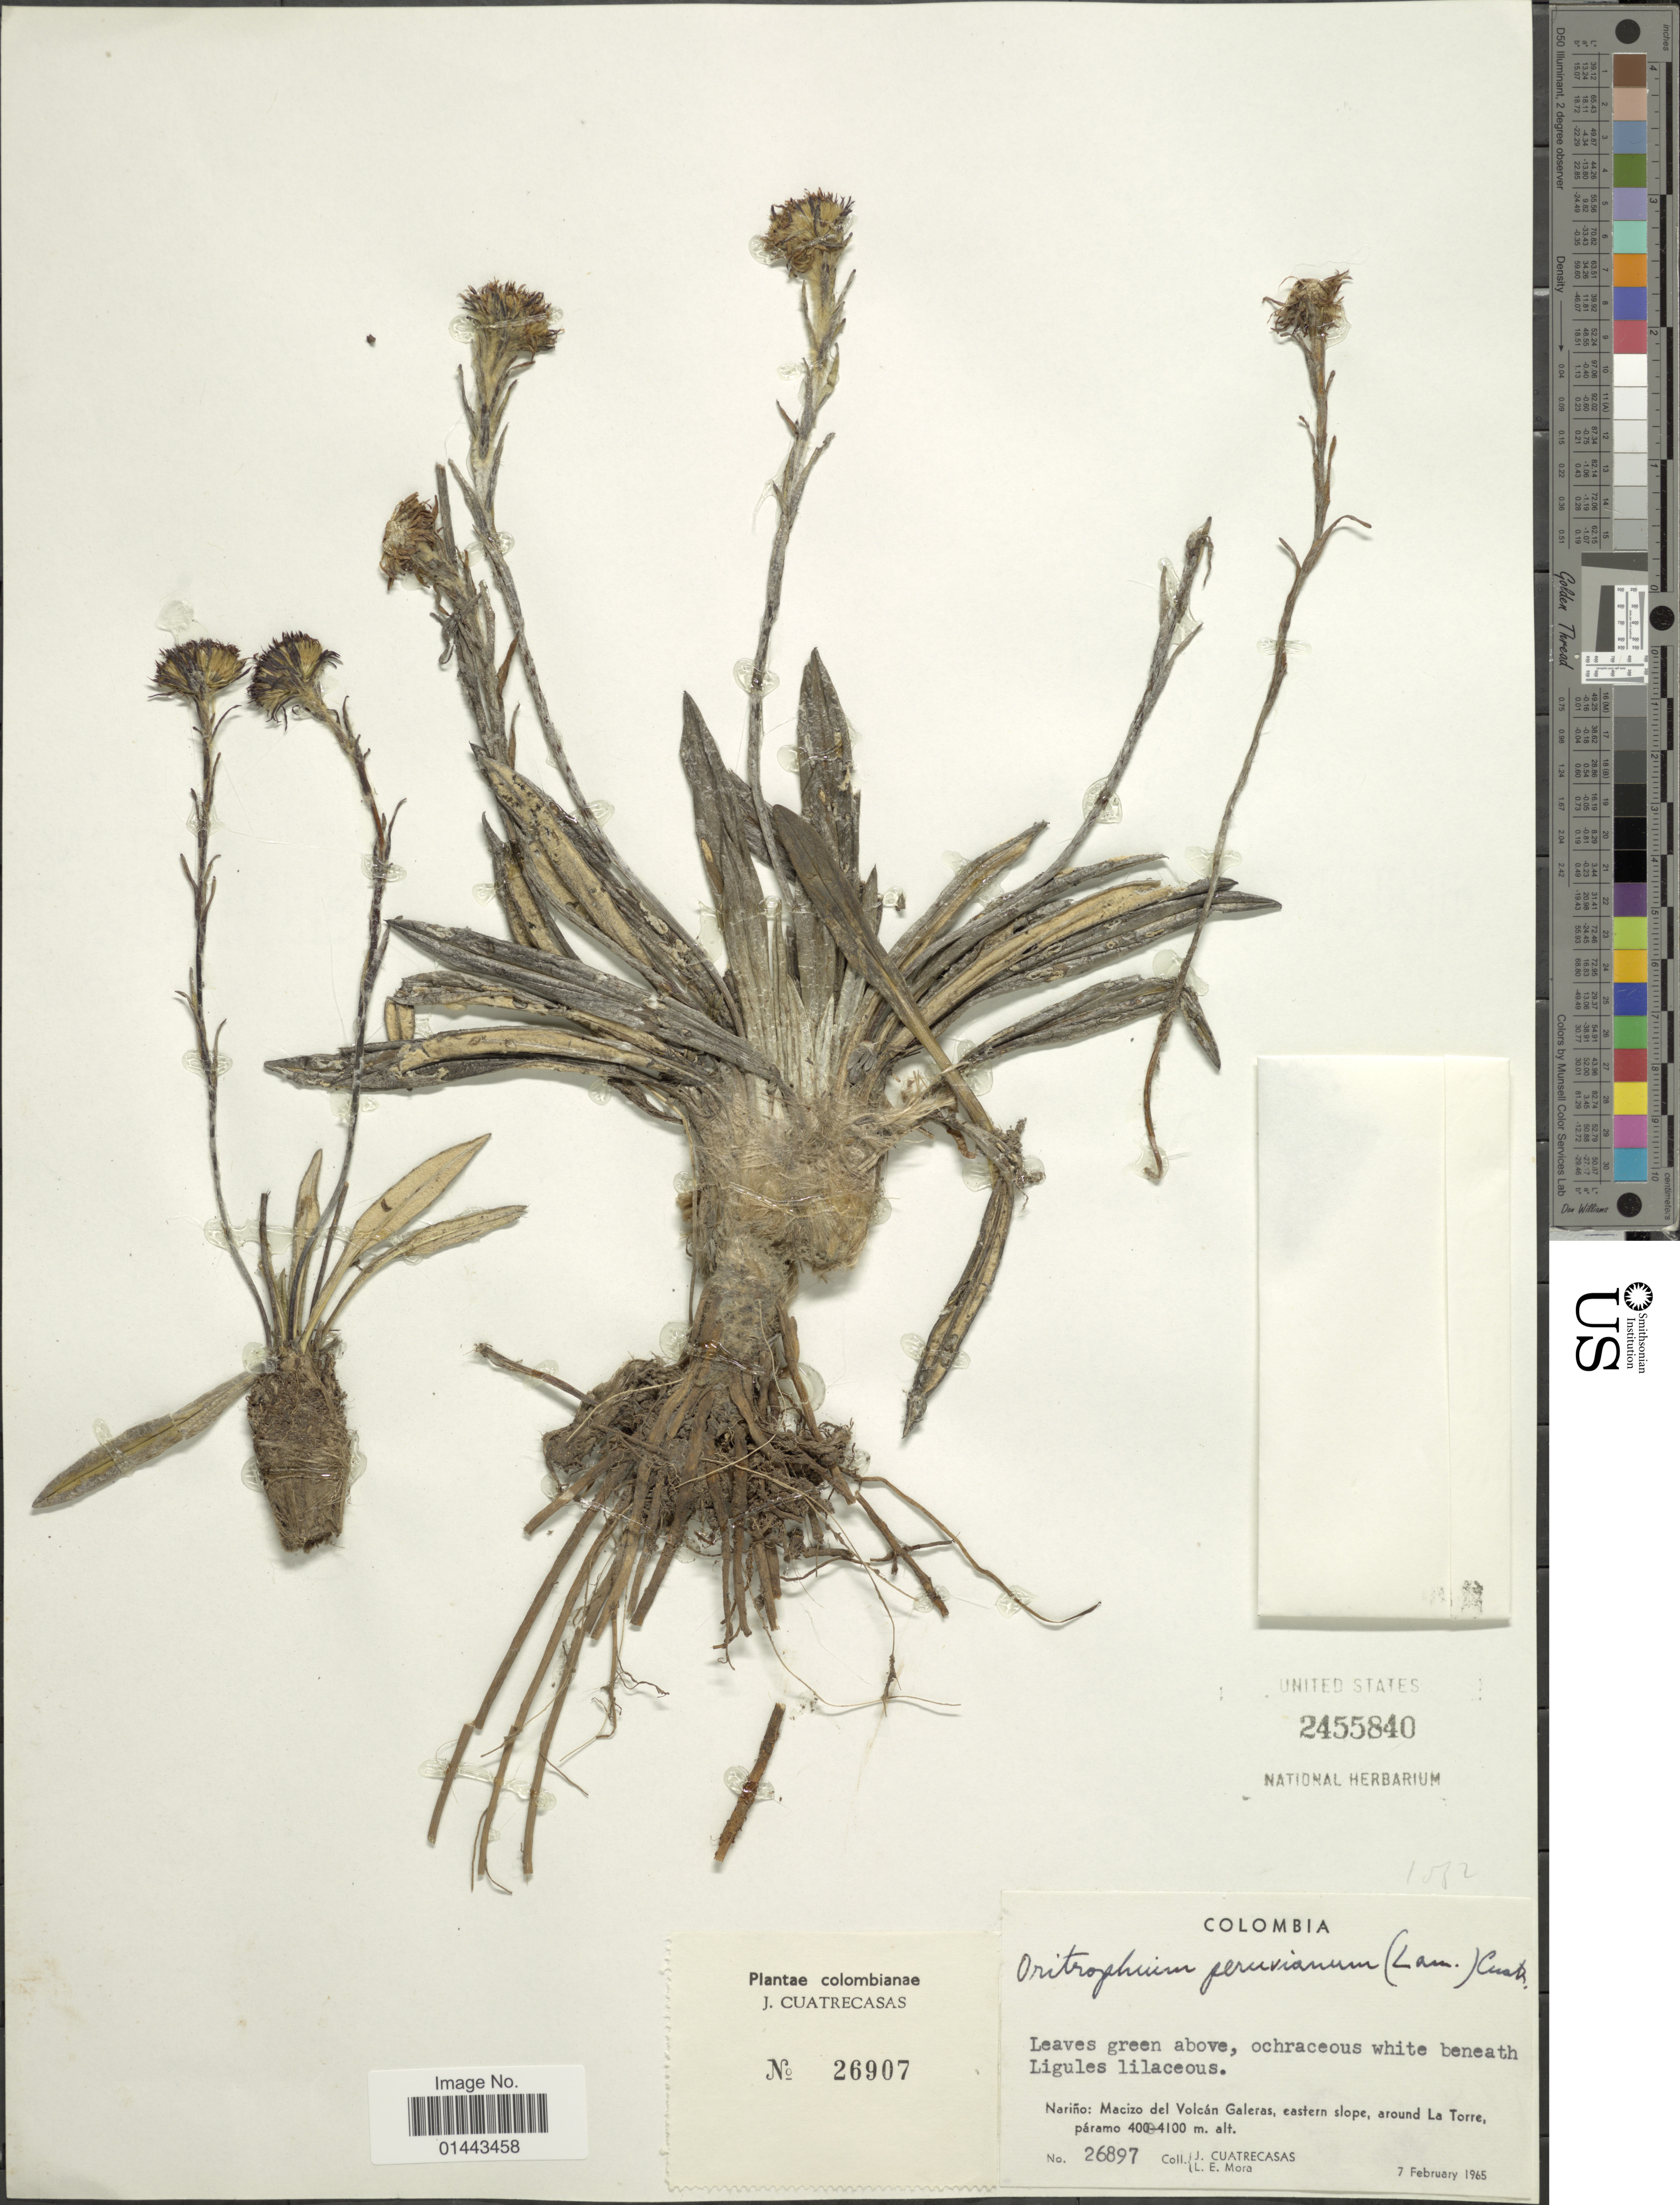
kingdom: Plantae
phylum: Tracheophyta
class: Magnoliopsida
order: Asterales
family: Asteraceae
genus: Oritrophium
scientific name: Oritrophium peruvianum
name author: (Lam.) Cuatrec.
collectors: J. Cuatrecasas & L. Mora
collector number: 26897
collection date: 1965-02-07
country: Colombia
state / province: Nariño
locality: Macizo del Volcán Galeras, eastern slope, around La Torre, paramo.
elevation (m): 4000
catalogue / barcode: US 2455840